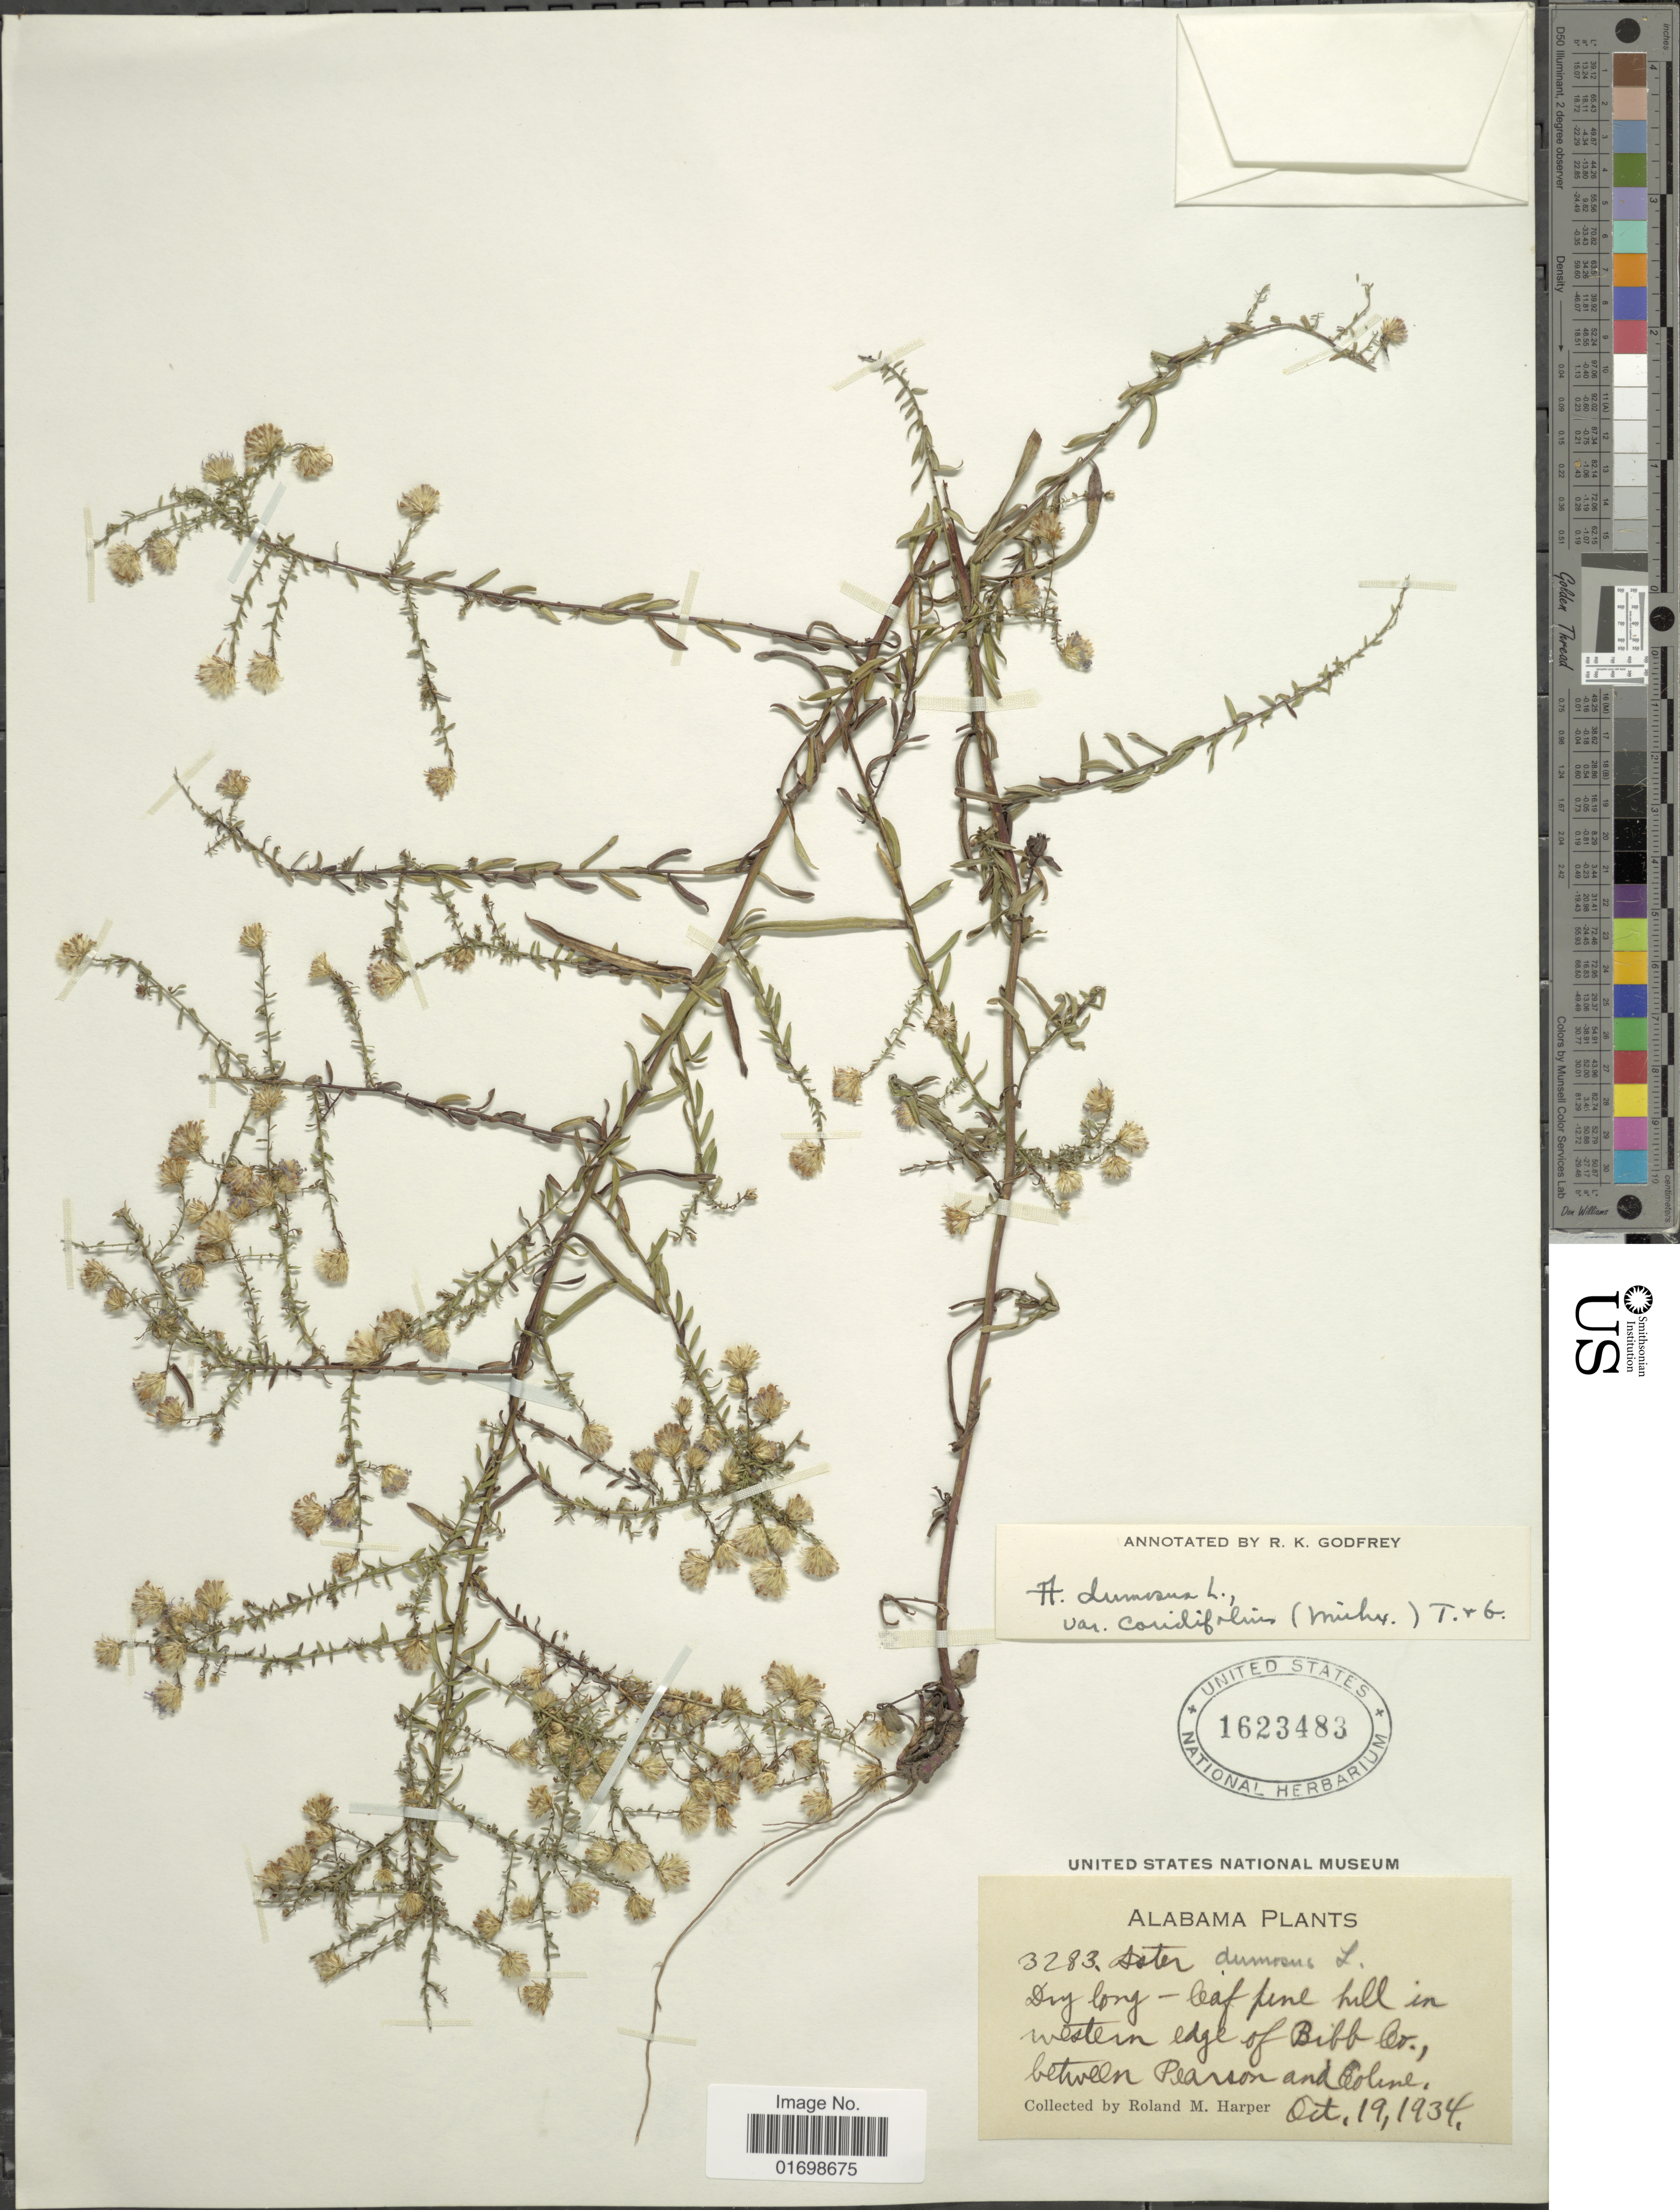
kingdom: Plantae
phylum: Tracheophyta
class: Magnoliopsida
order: Asterales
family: Asteraceae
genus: Symphyotrichum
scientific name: Symphyotrichum dumosum var. coridifolium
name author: (Michx.) Semple et al.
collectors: R. M. Harper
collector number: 3283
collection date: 1934-10-19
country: United States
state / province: Alabama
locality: Western edge of Bibb Co., between Pearson and Coline.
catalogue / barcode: US 1623483